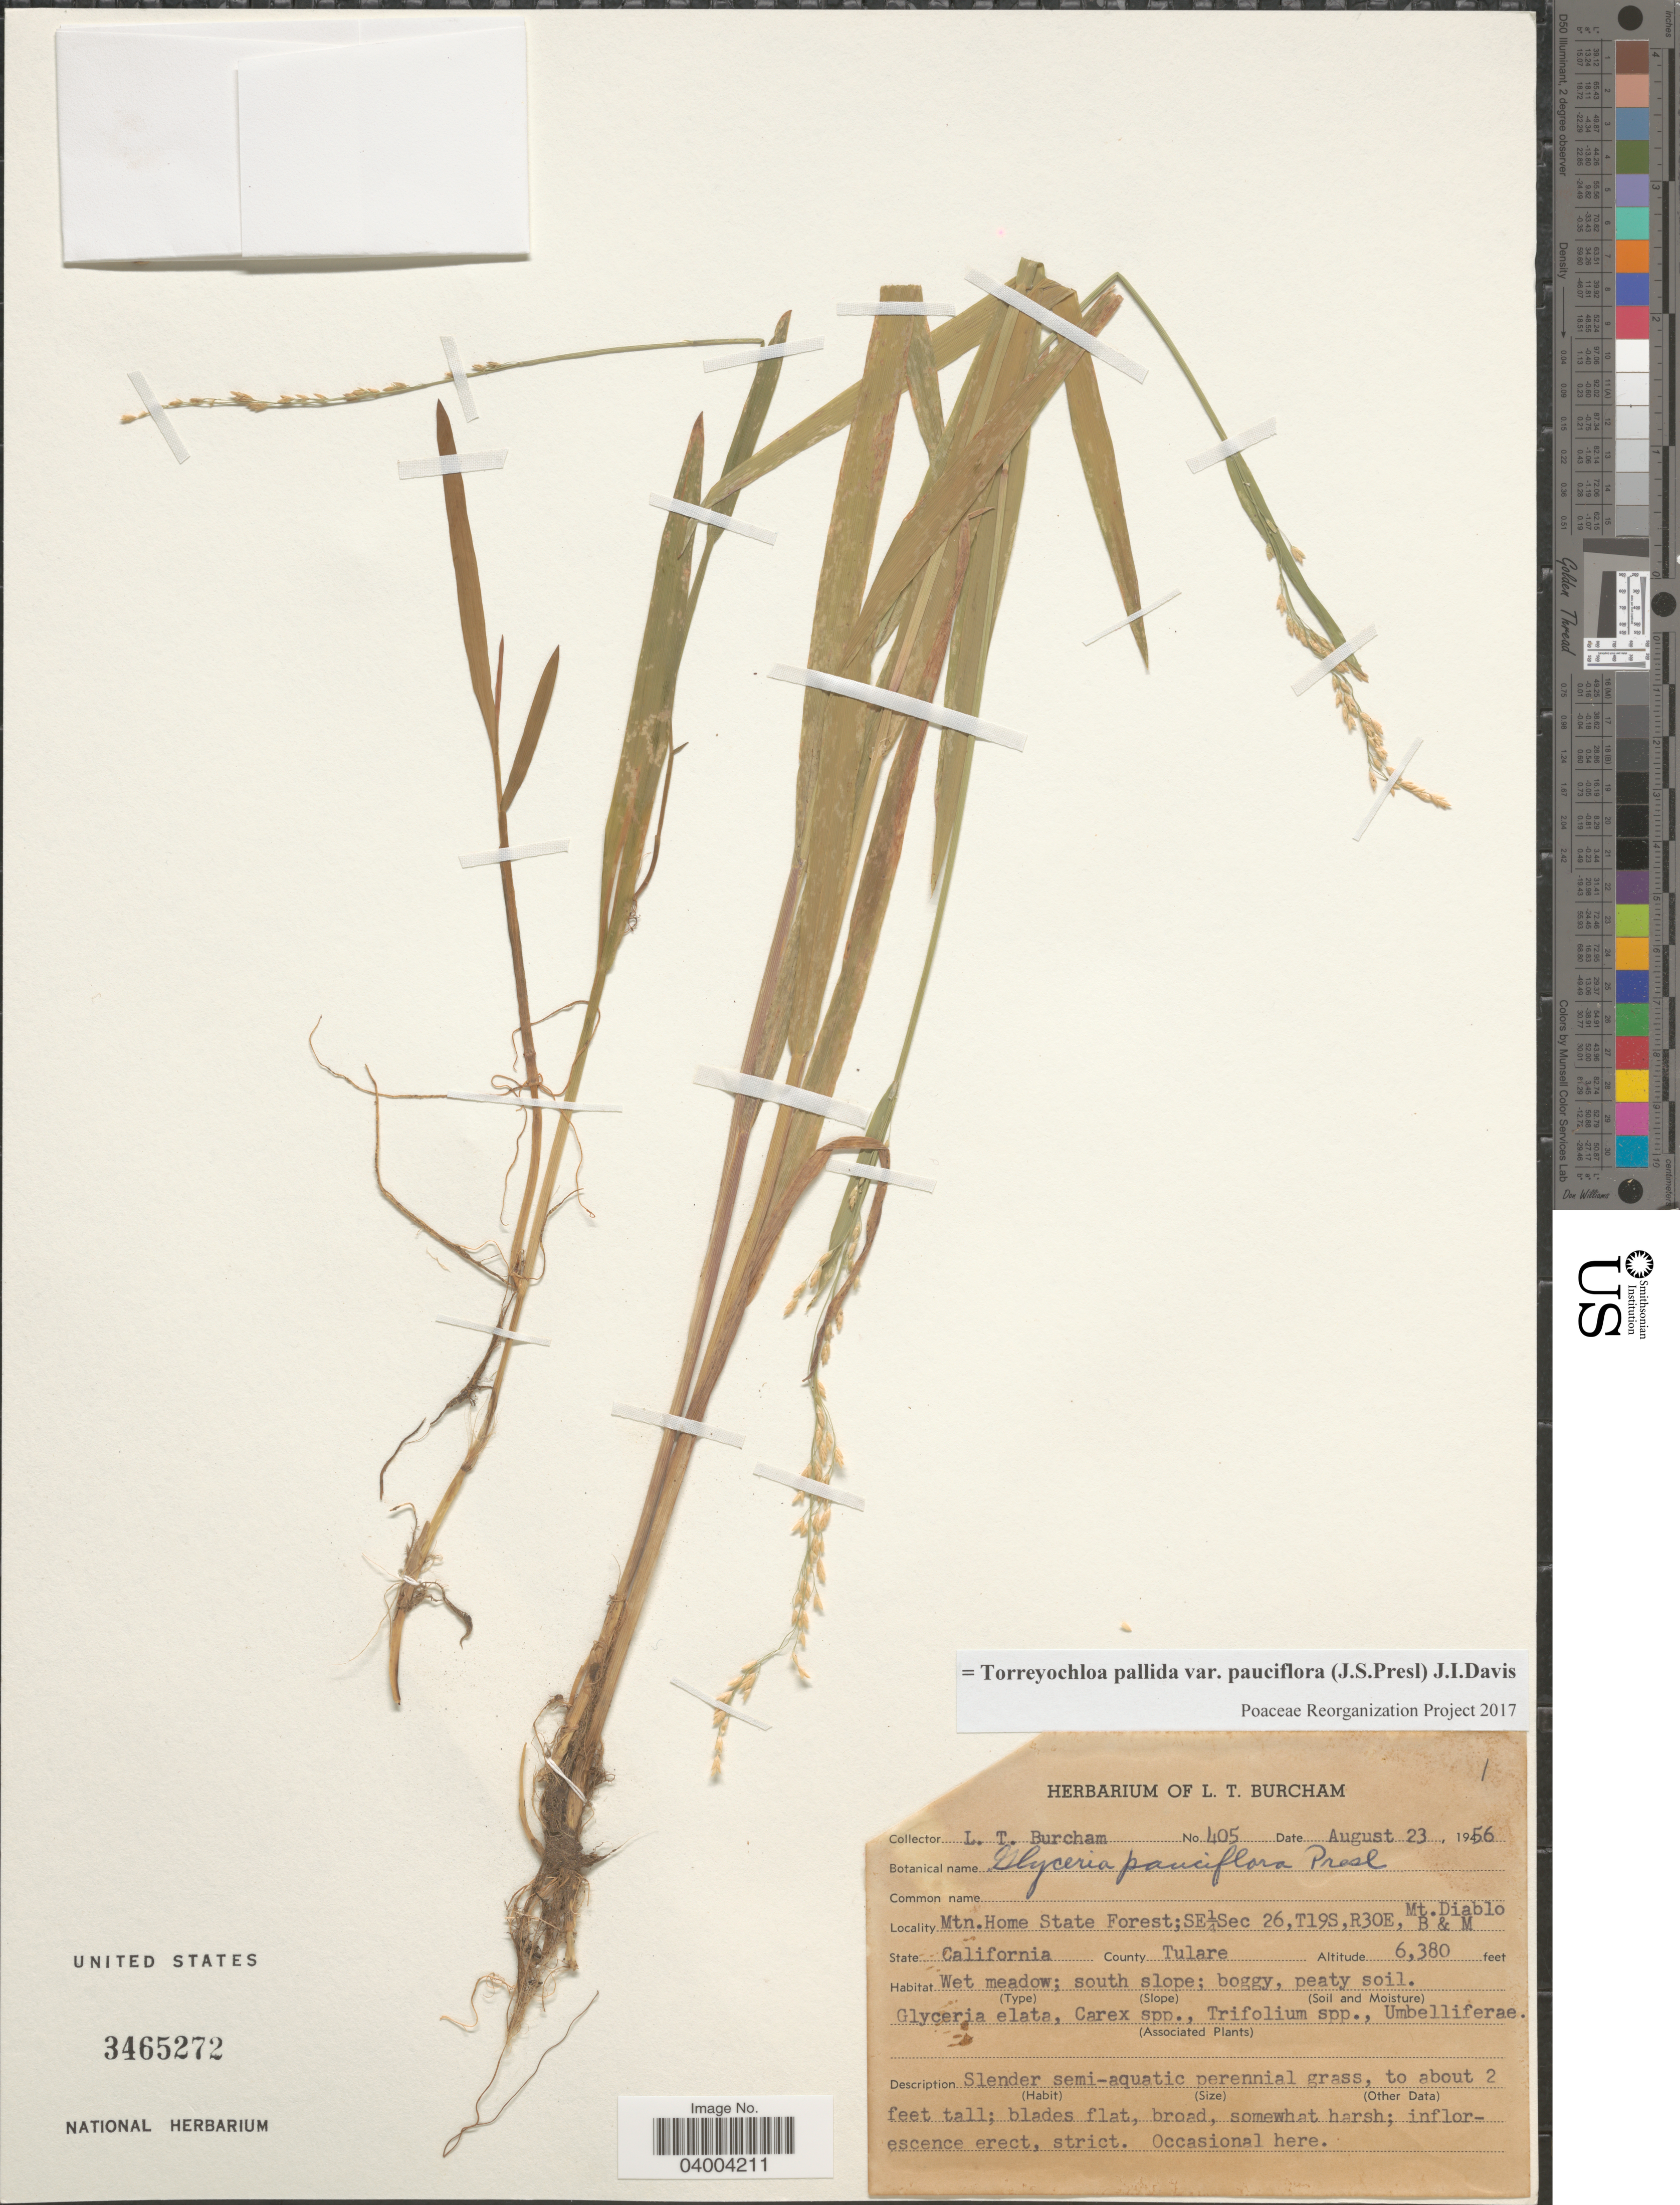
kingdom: Plantae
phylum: Tracheophyta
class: Liliopsida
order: Poales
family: Poaceae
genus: Torreyochloa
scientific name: Torreyochloa pallida var. pauciflora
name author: (J. Presl) J.I. Davis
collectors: L. Burcham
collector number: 405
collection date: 1956-08-23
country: United States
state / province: California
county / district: Tulare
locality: Mtn. Home State Forest; SE¼Sec 26, T19S, R30E, B & M. Mt. Diablo. County Tulare.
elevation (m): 1945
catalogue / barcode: US 3465272